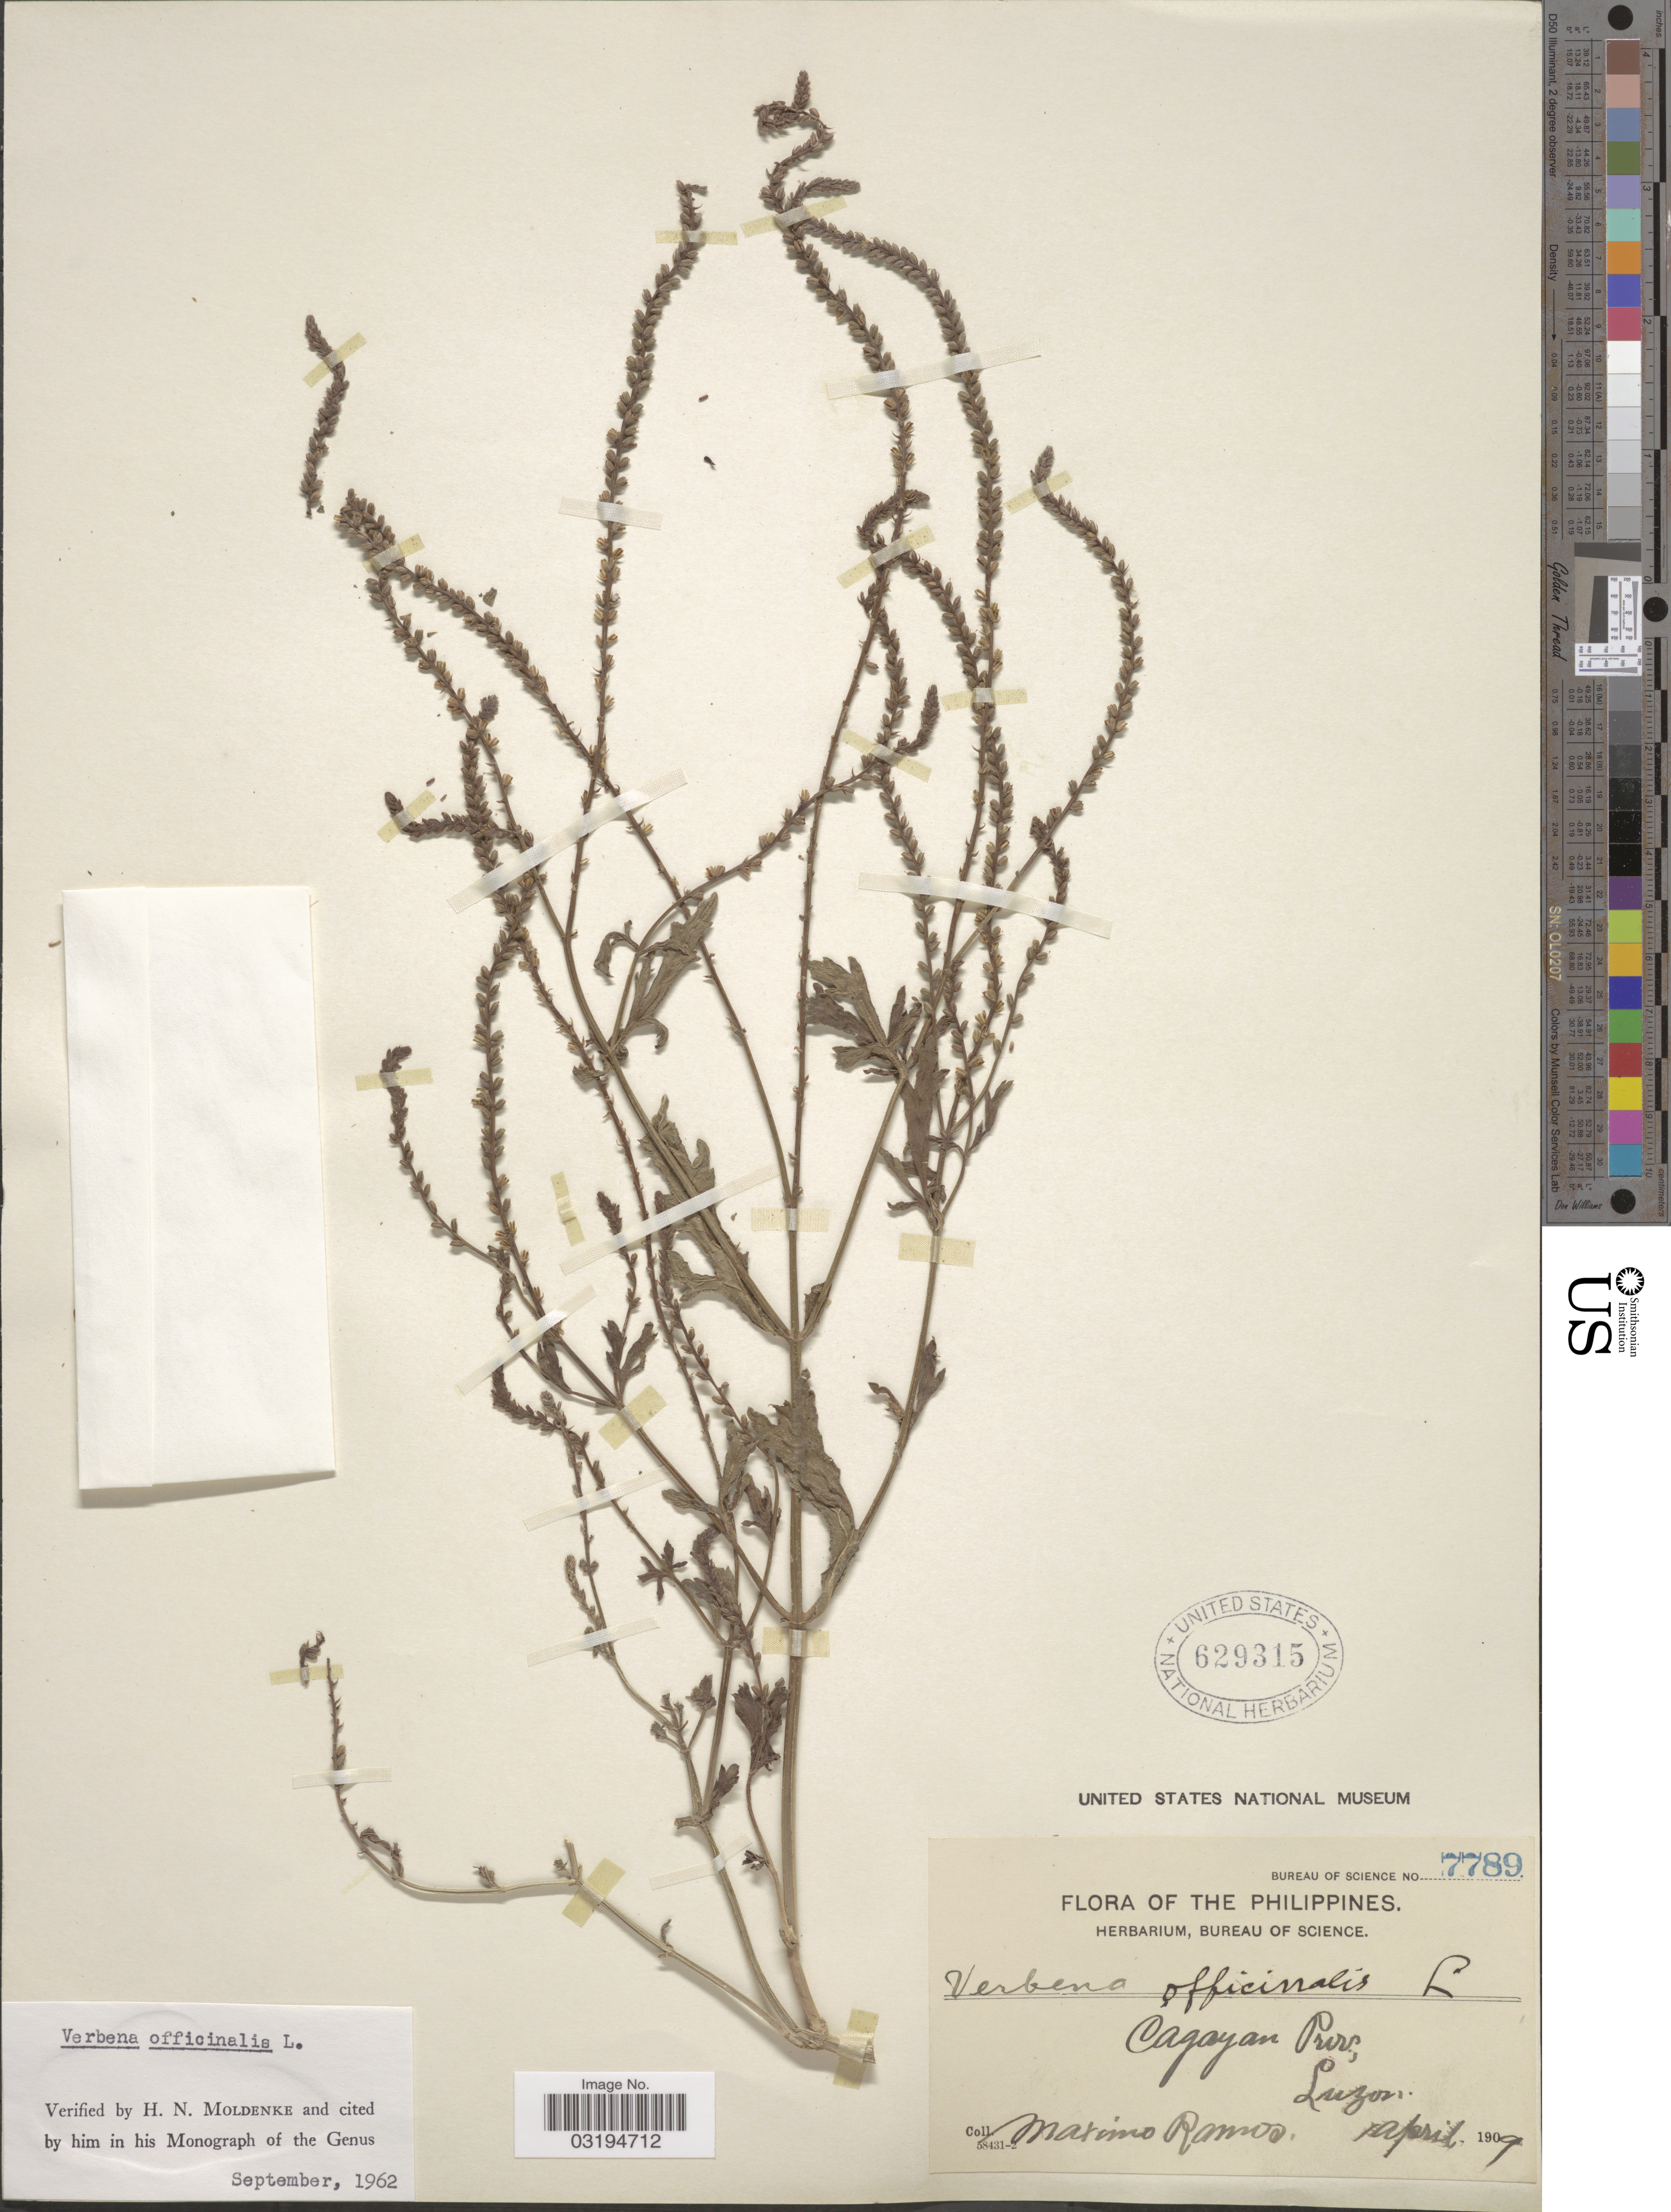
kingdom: Plantae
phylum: Tracheophyta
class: Magnoliopsida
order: Lamiales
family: Verbenaceae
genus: Verbena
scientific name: Verbena officinalis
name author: L.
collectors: M. Ramos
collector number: Bureau of Science 7789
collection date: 1909-04-01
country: Philippines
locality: Cagayan Prov., Luzon.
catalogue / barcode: US 629315